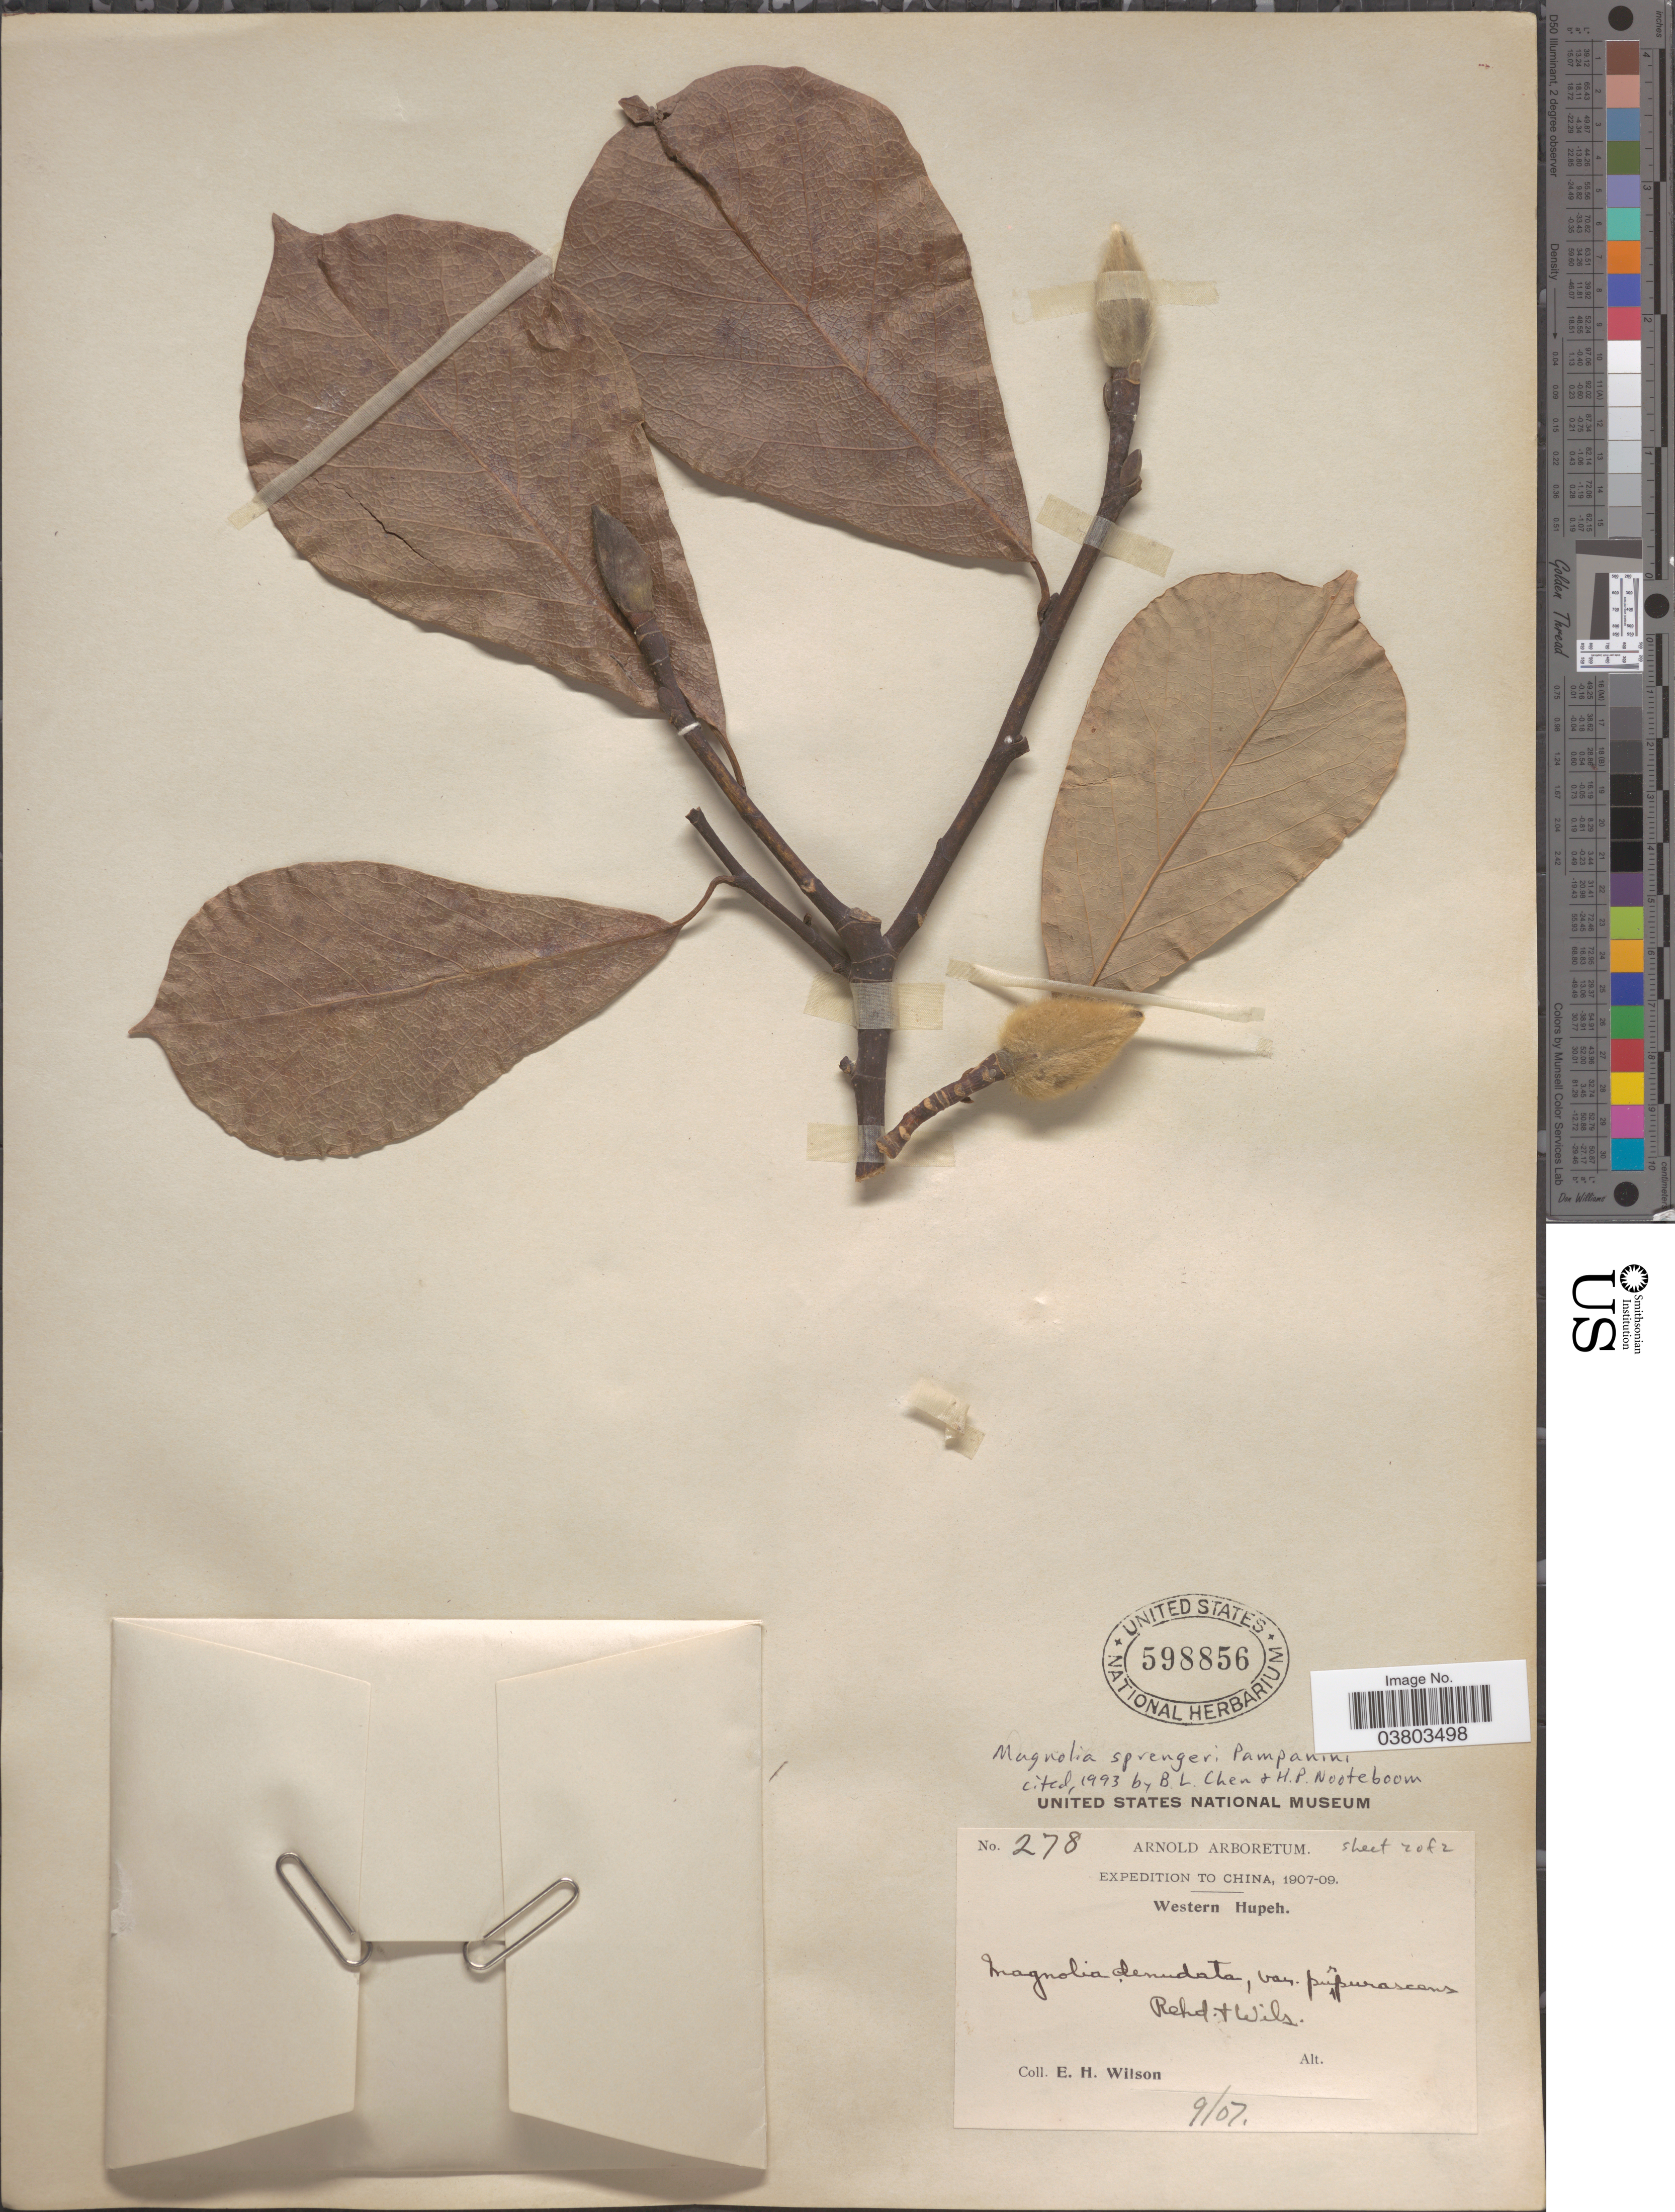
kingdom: Plantae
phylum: Tracheophyta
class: Magnoliopsida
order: Magnoliales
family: Magnoliaceae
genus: Magnolia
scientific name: Magnolia sprengeri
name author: Pampan.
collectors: E. Wilson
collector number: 278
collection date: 1907-09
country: China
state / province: Hubei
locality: Western Hupeh.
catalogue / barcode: US 598856